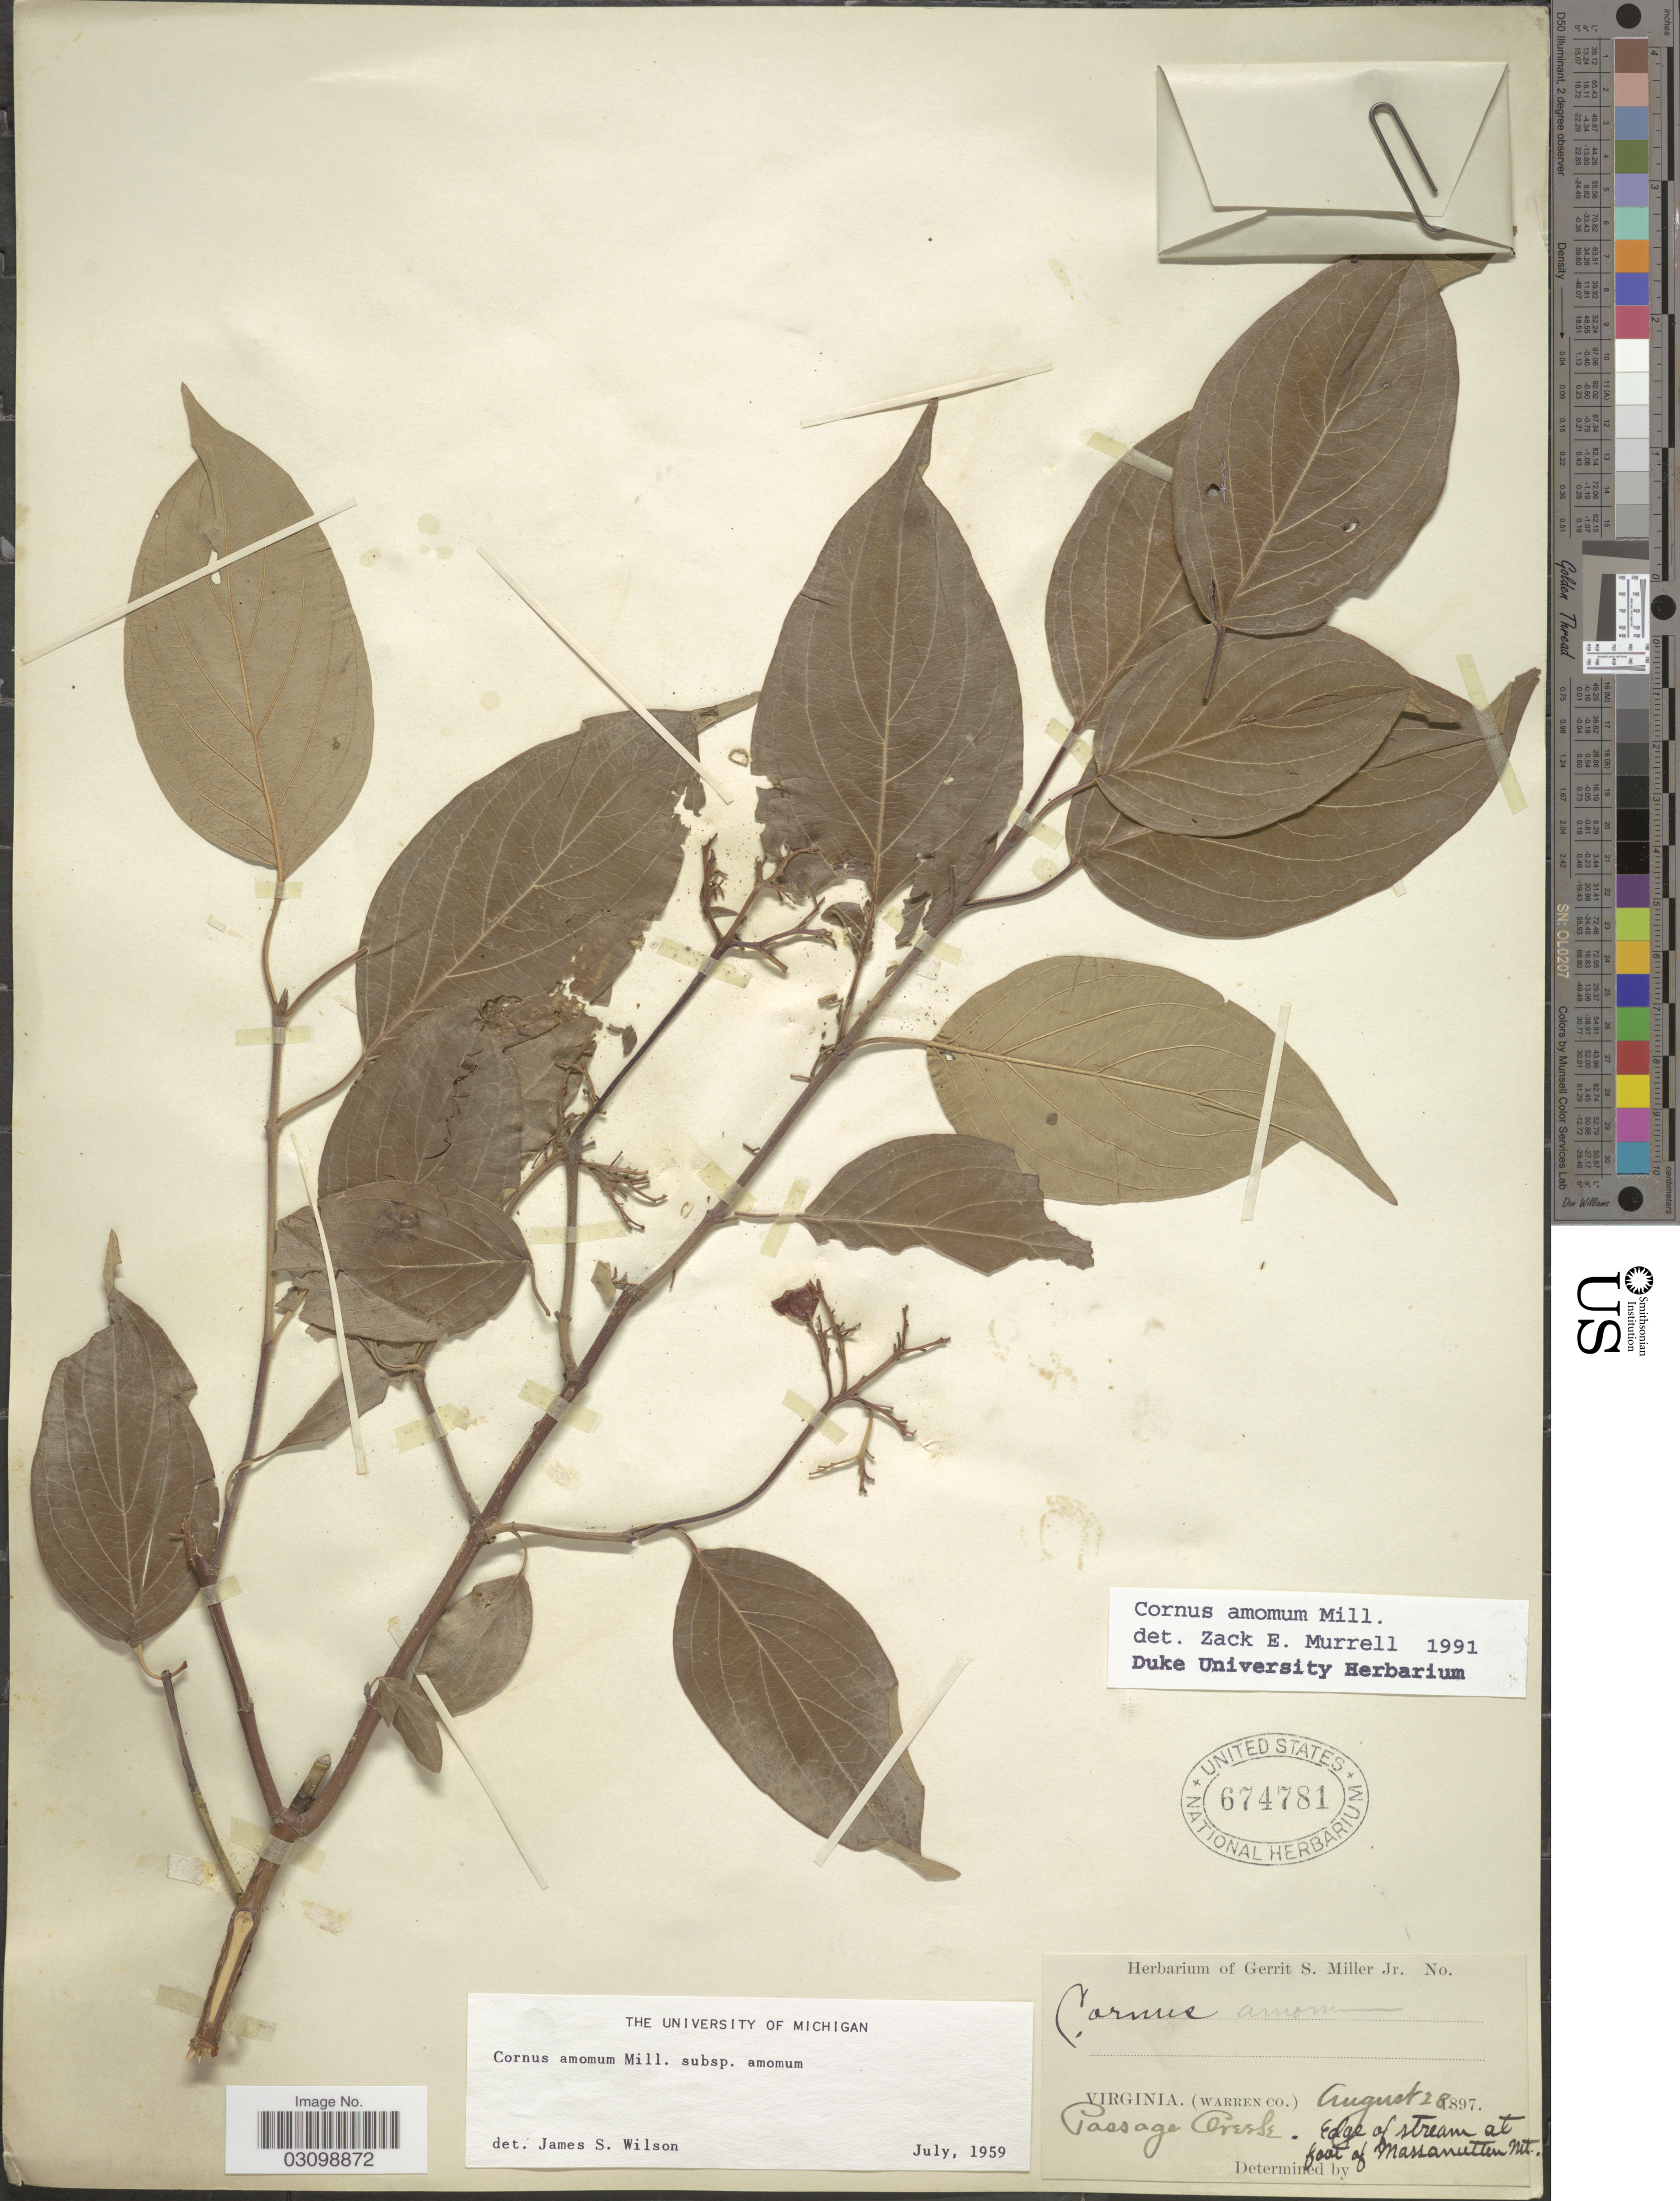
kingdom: Plantae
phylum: Tracheophyta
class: Magnoliopsida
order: Cornales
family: Cornaceae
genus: Cornus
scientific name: Cornus amomum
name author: Mill.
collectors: ex herb. Gerrit S. Miller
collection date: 1897-08-28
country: United States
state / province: Virginia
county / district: Warren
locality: Passage Creek. Edge of stream at foot of Massanutten Mt.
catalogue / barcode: US 674781